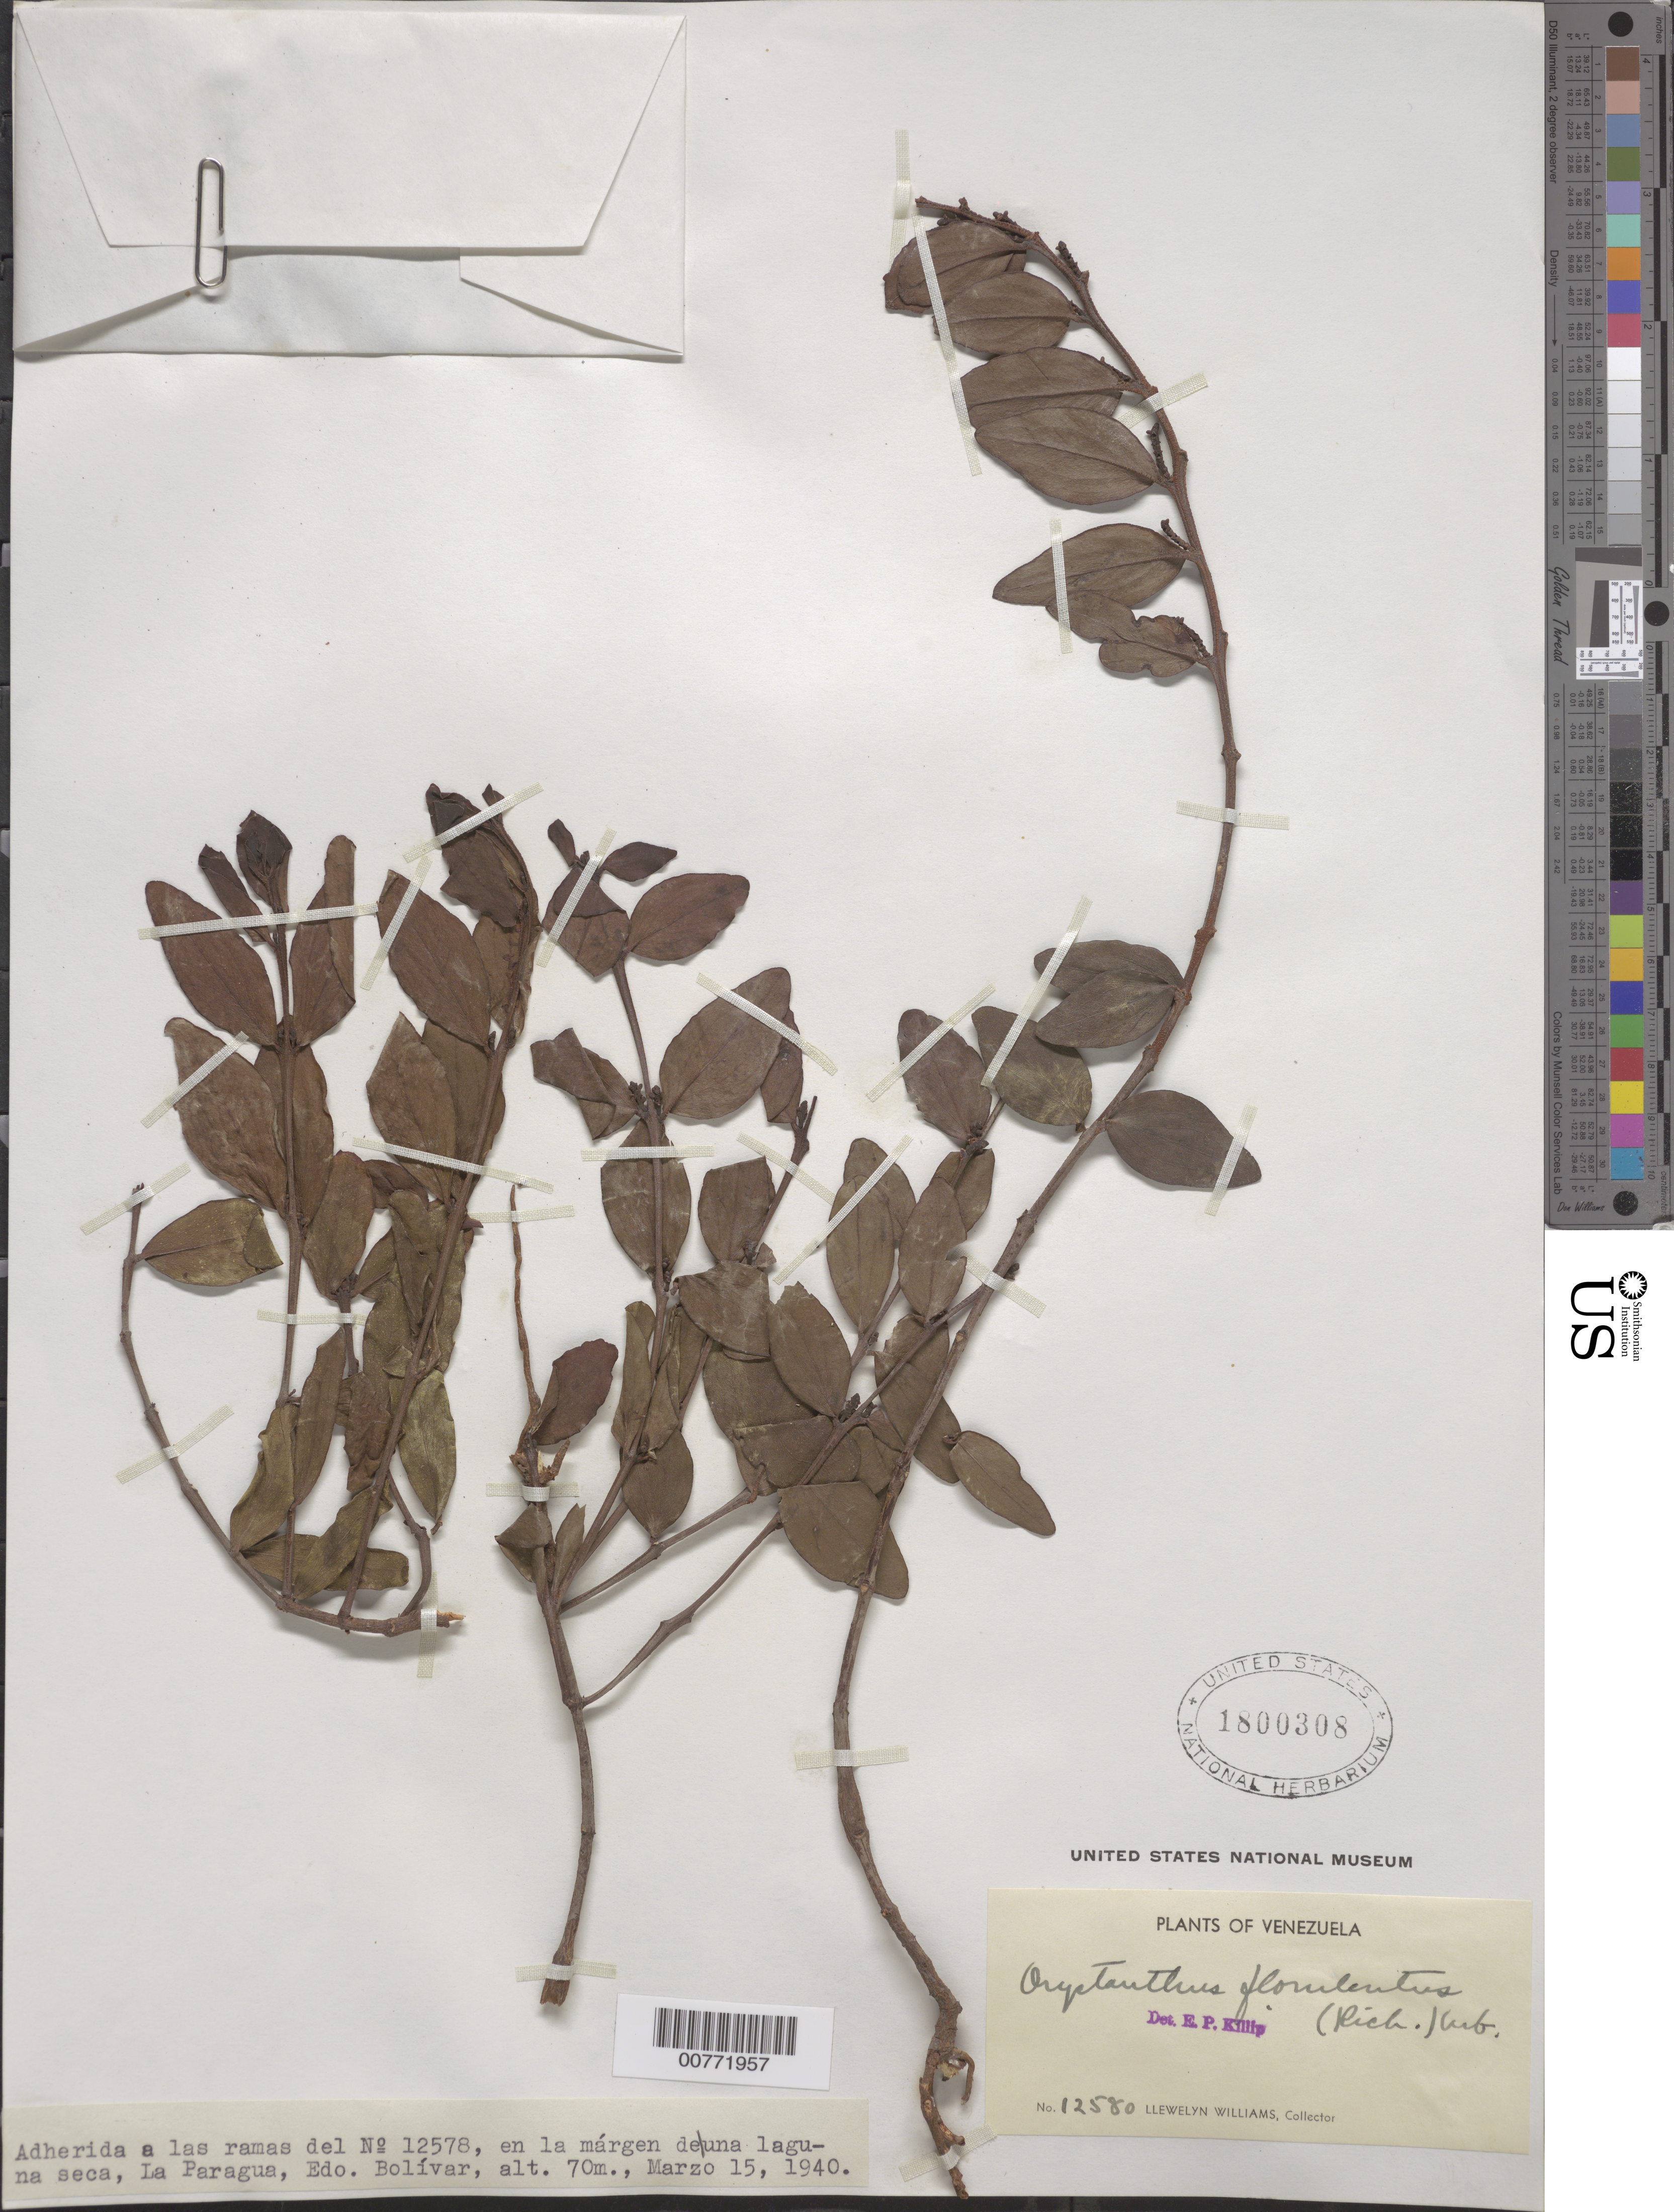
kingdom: Plantae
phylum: Tracheophyta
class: Magnoliopsida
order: Santalales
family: Loranthaceae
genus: Oryctanthus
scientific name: Oryctanthus florulentus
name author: (Rich.) Tiegh.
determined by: Killip, Ellsworth P.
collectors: Ll. Williams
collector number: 12580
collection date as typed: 15-Mar-40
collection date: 1940-03-15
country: Venezuela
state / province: Bolívar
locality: La Paragua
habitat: Marjen de una laguna seca en la sabana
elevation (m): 70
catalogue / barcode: US 1800308